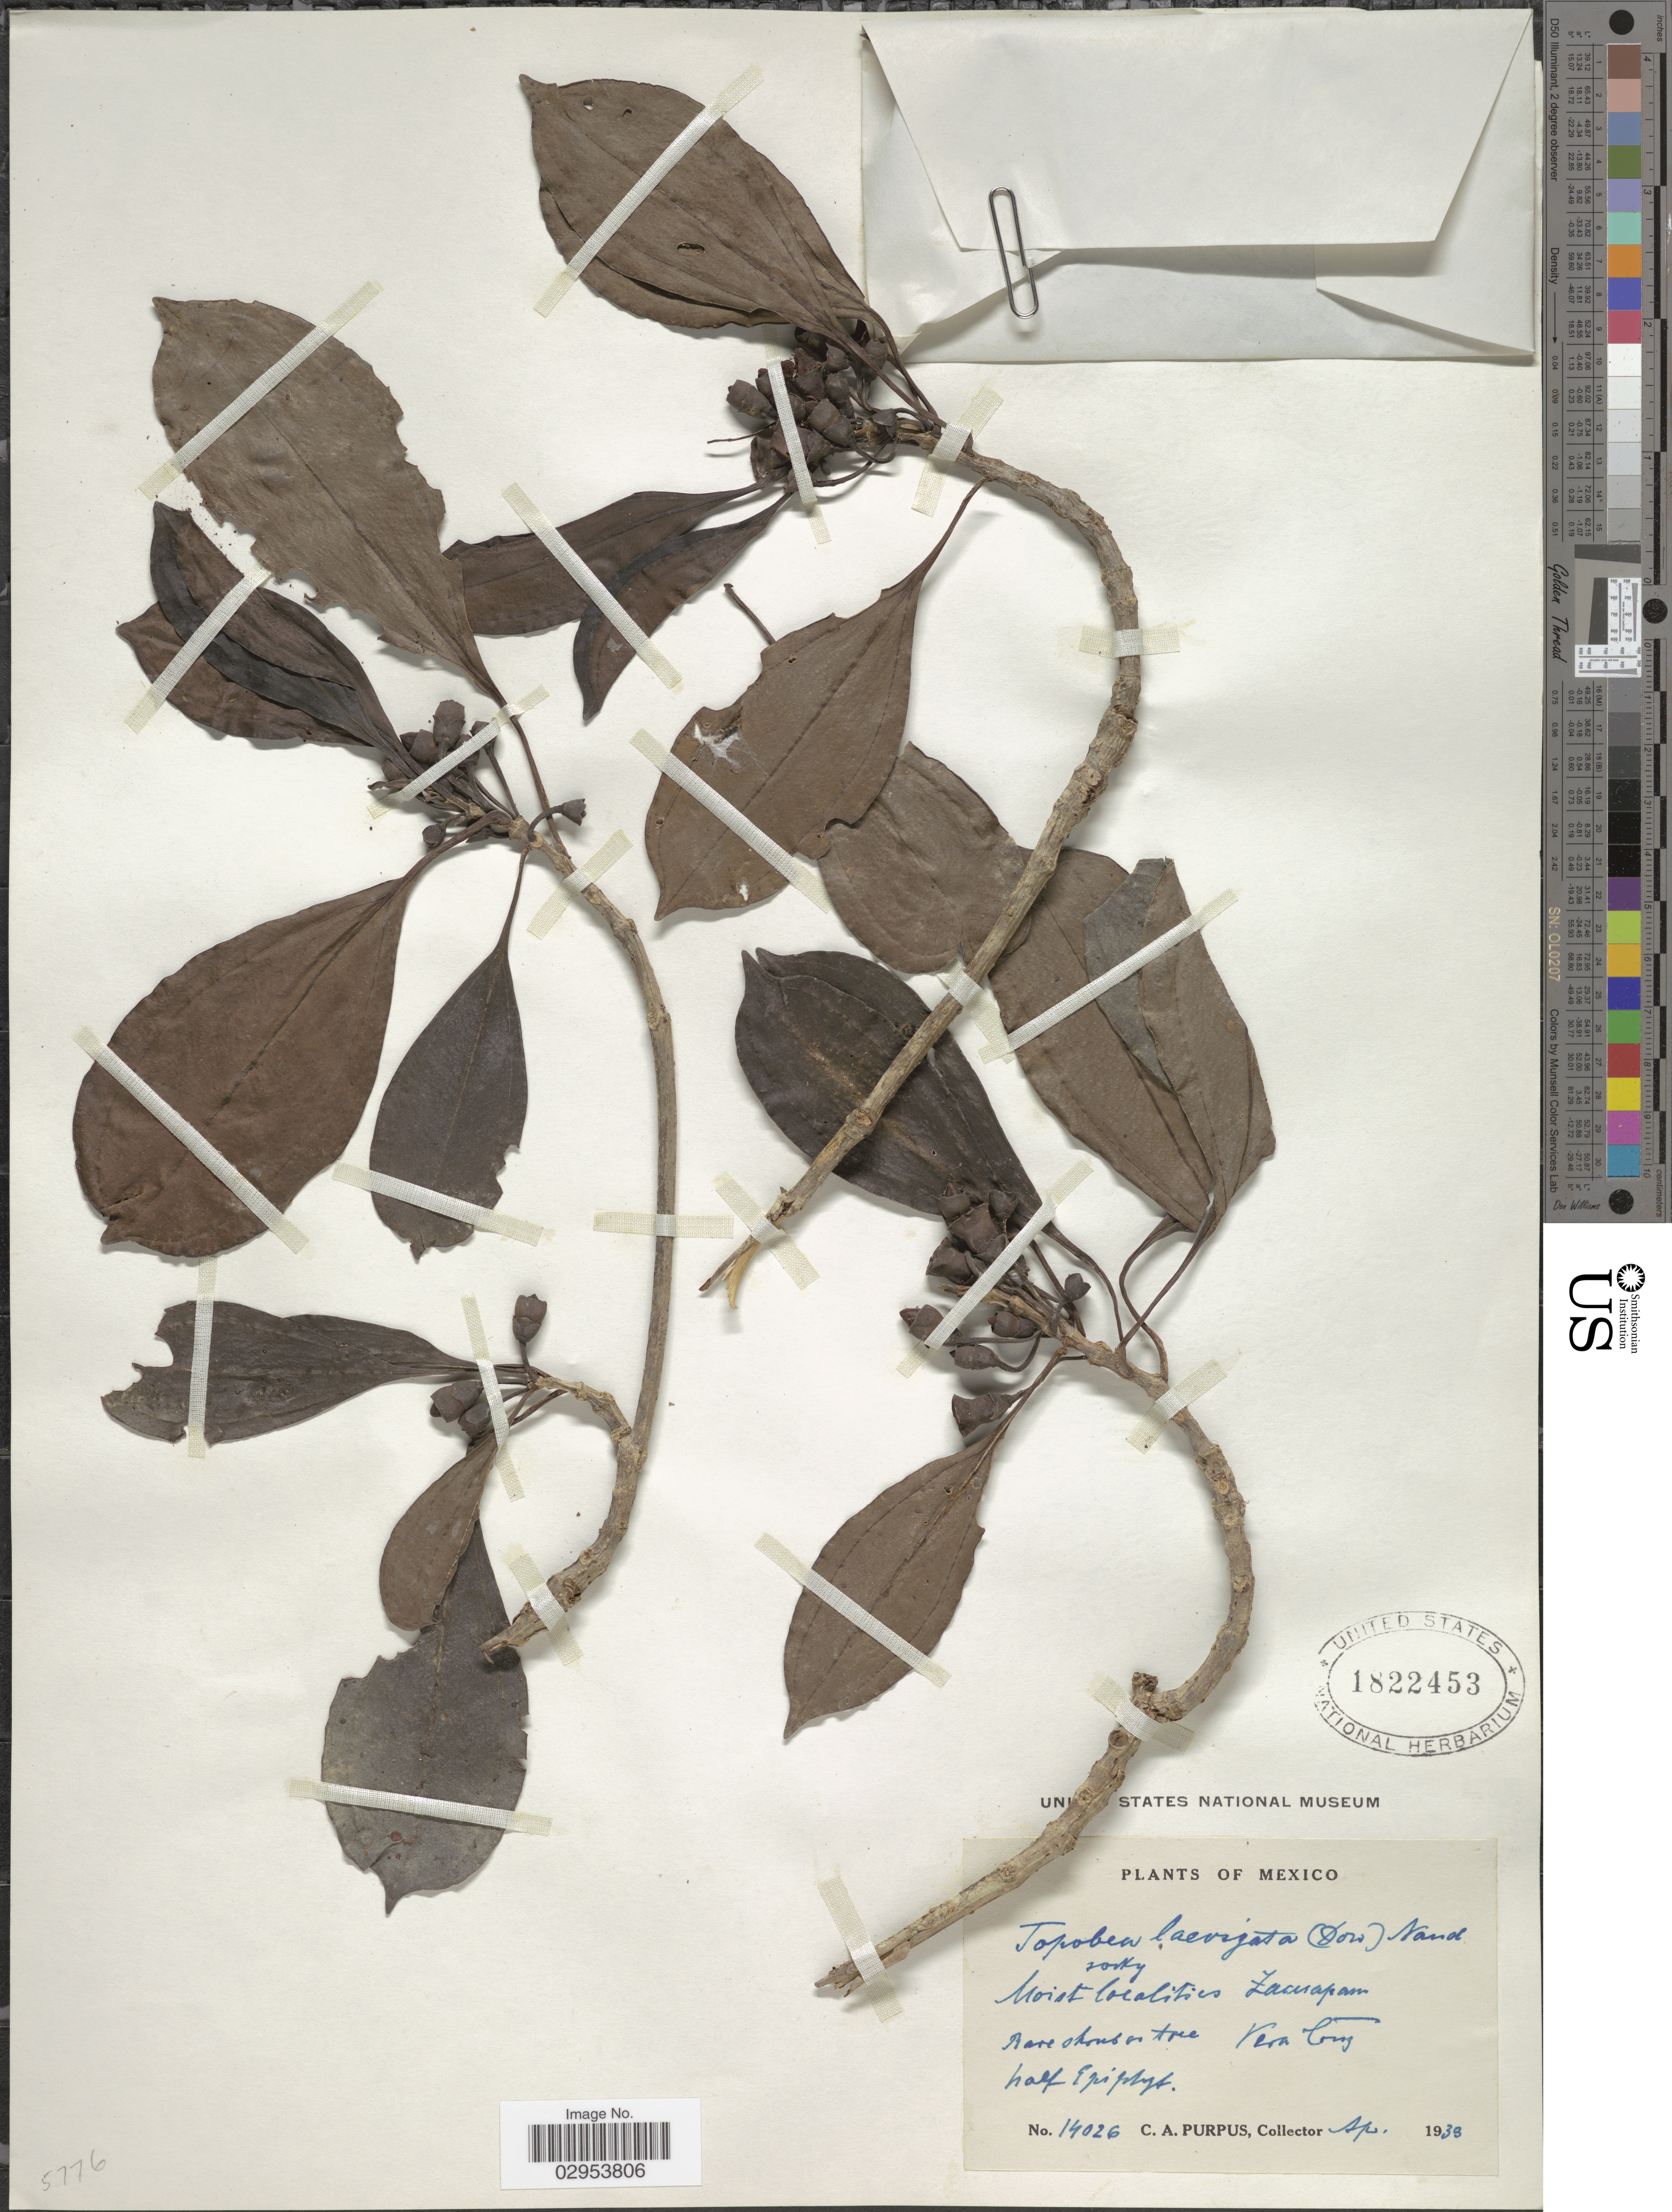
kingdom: Plantae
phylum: Tracheophyta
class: Magnoliopsida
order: Myrtales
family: Melastomataceae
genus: Topobea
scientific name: Topobea laevigata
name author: (D. Don) Naudin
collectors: C. A. Purpus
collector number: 14026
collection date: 1938-04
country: Mexico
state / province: Veracruz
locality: Moist localities Zacuapan, Vera Cruz.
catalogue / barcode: US 1822453